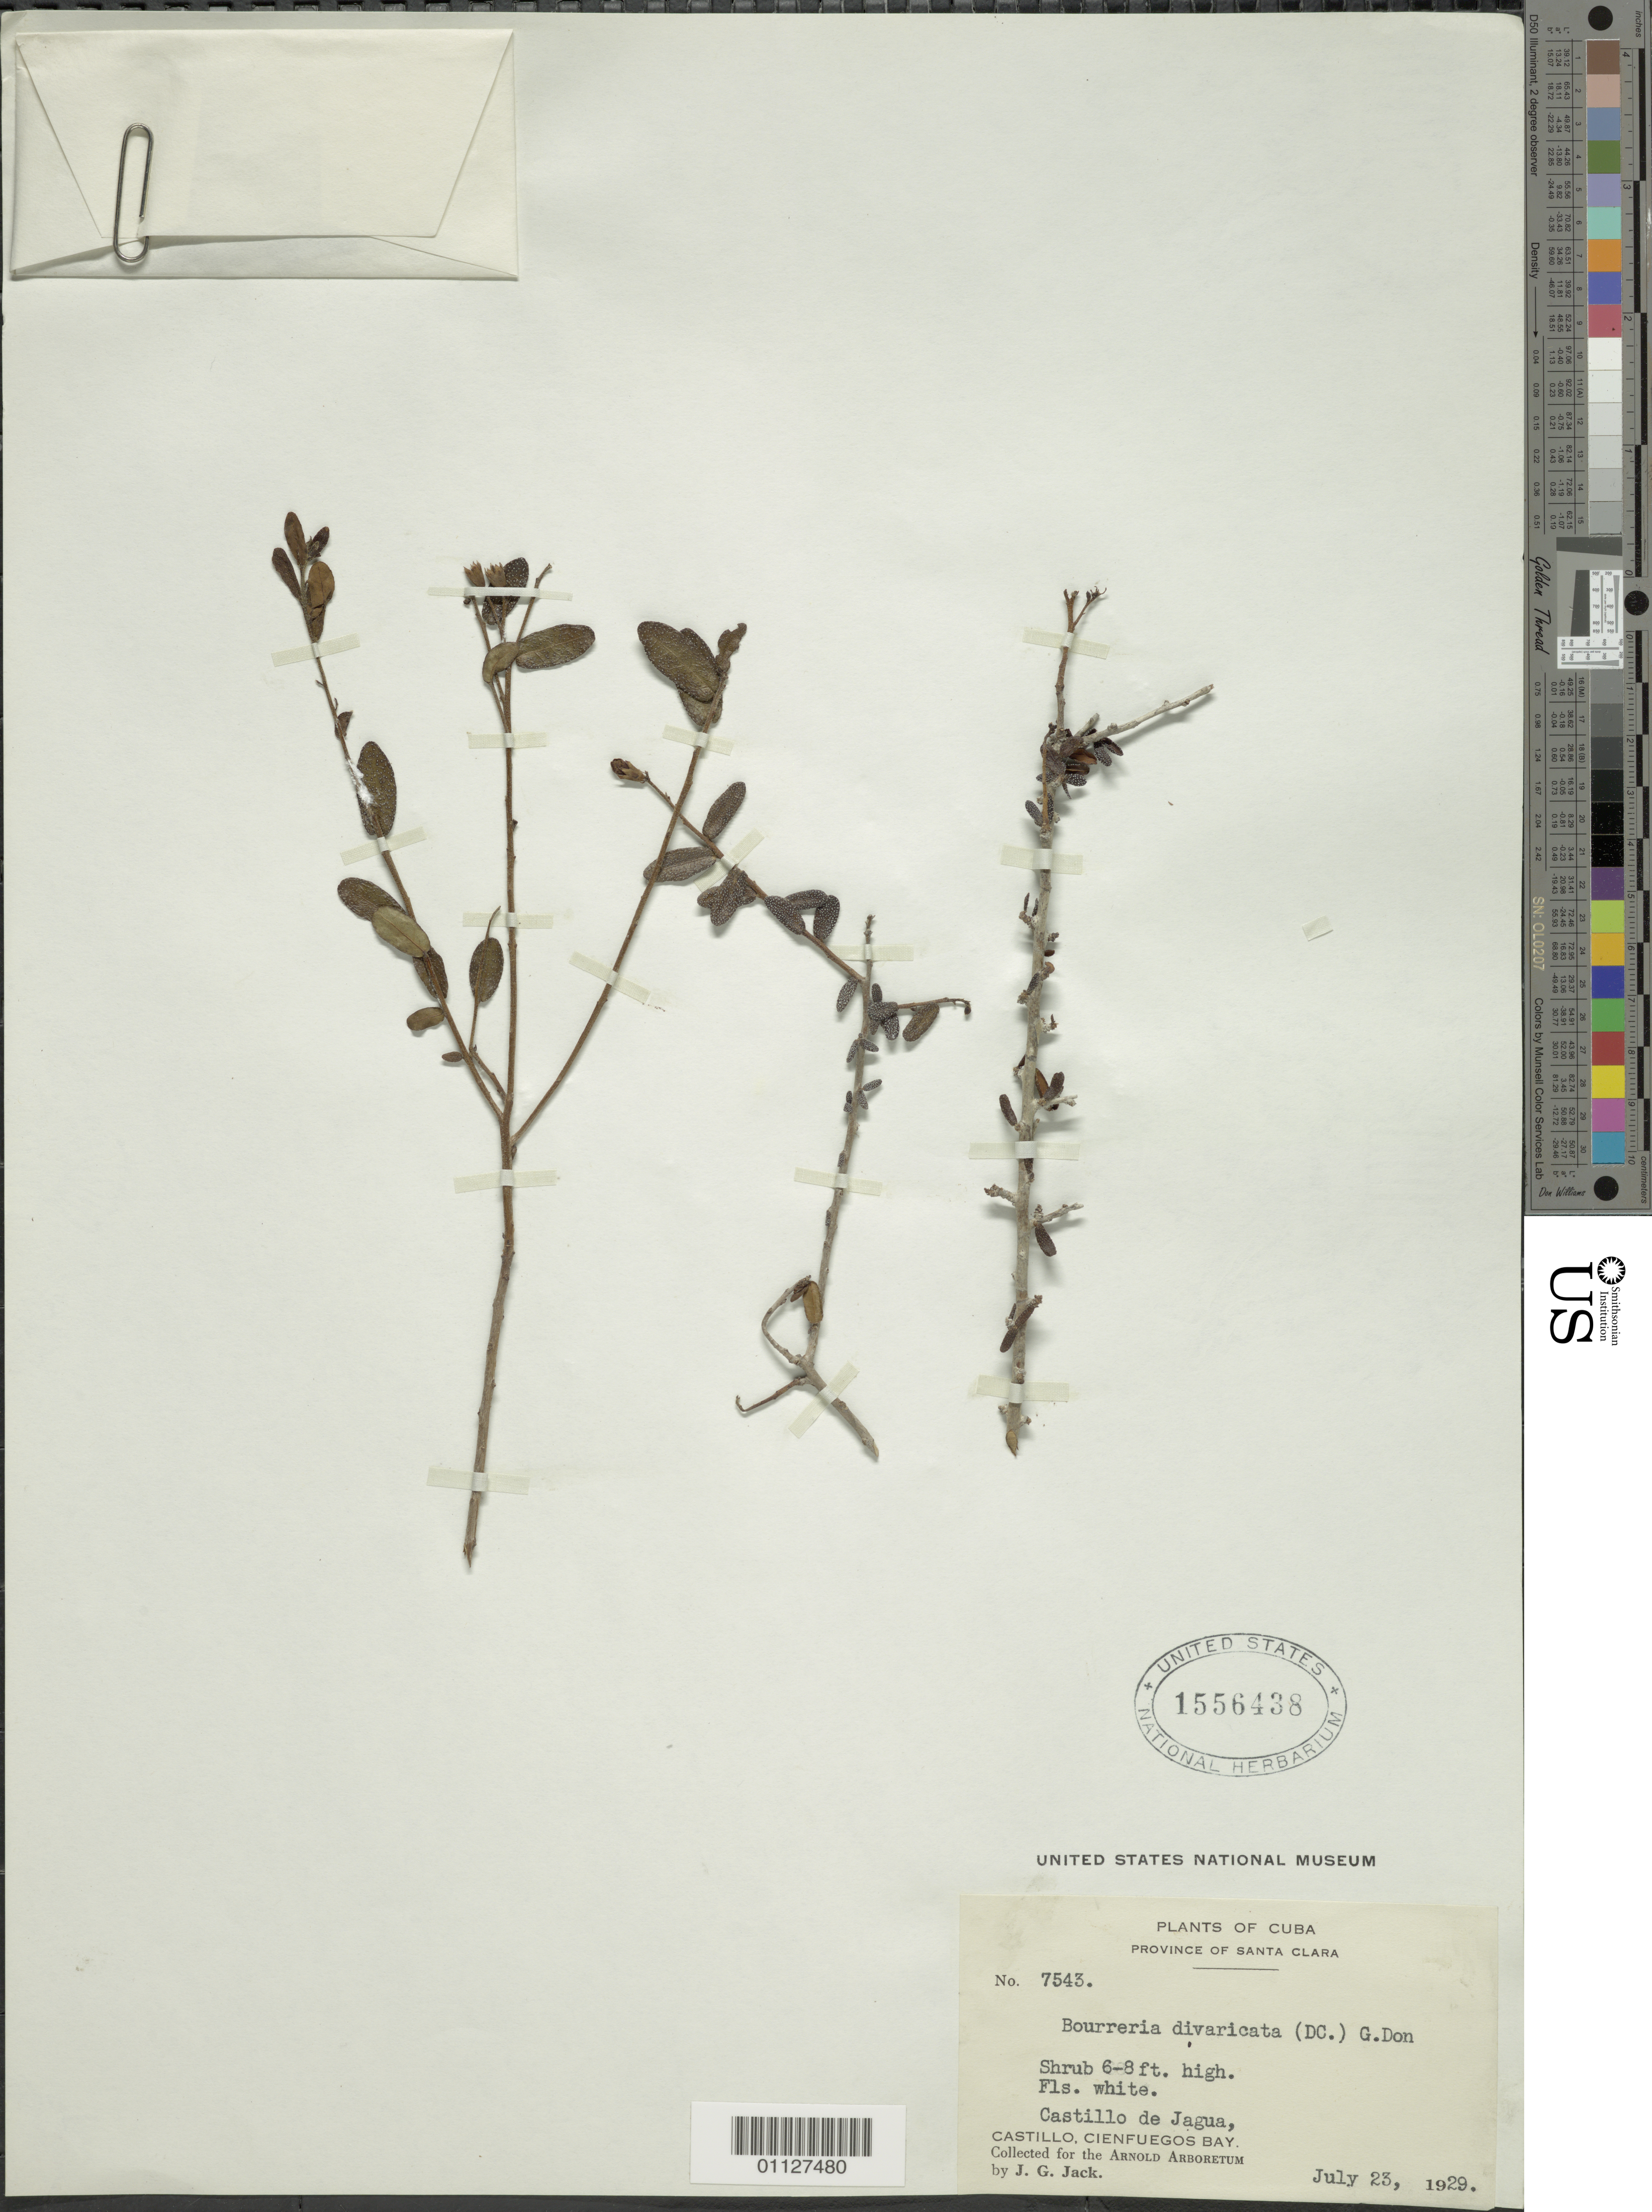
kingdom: Plantae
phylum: Tracheophyta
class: Magnoliopsida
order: Boraginales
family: Ehretiaceae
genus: Bourreria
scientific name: Bourreria divaricata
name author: (DC.) G. Don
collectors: J. G. Jack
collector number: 7543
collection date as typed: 23 Jul 1929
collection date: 1929-07-23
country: Cuba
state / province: Cienfuegos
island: Cuba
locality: Castillo de Jagua, Castillo, Cienfuegos Bay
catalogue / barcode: US 1556438